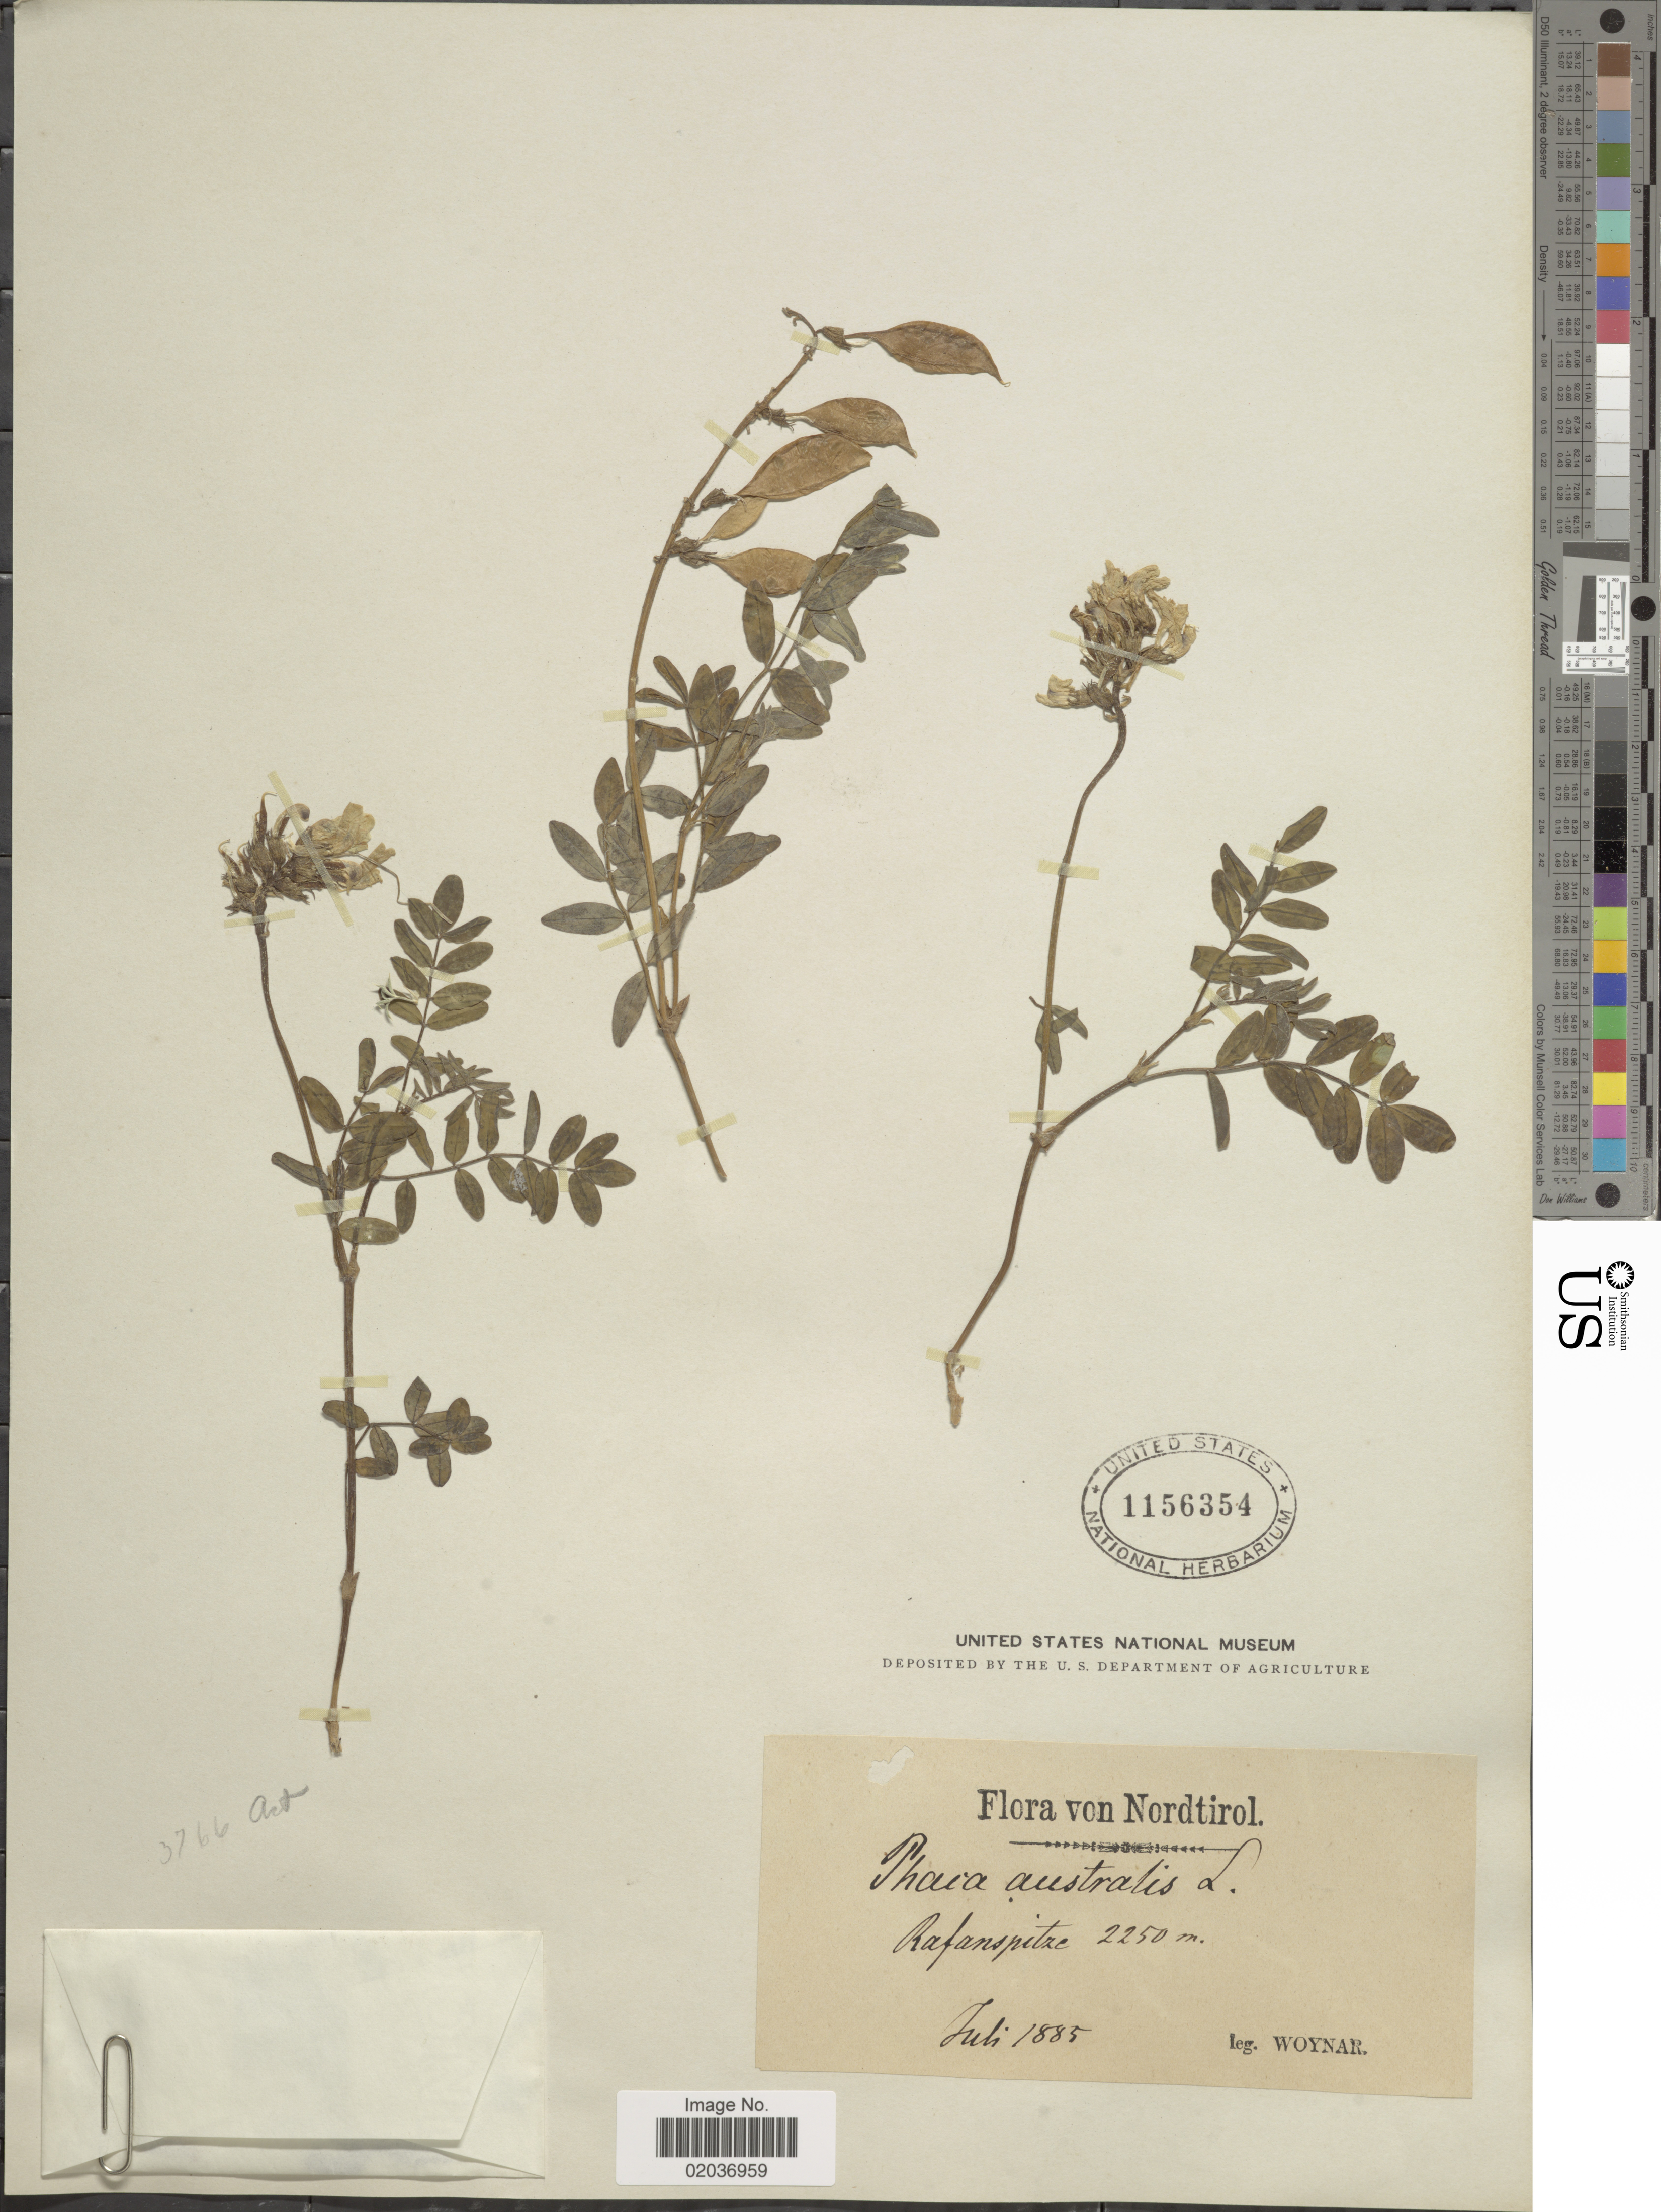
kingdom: Plantae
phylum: Tracheophyta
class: Magnoliopsida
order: Fabales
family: Fabaceae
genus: Astragalus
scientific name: Astragalus australis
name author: (L.) Lam.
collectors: -. Woynar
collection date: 1885-07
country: Austria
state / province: Tirol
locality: Nordtirol. Rafanspitze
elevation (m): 2250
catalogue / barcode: US 1156354